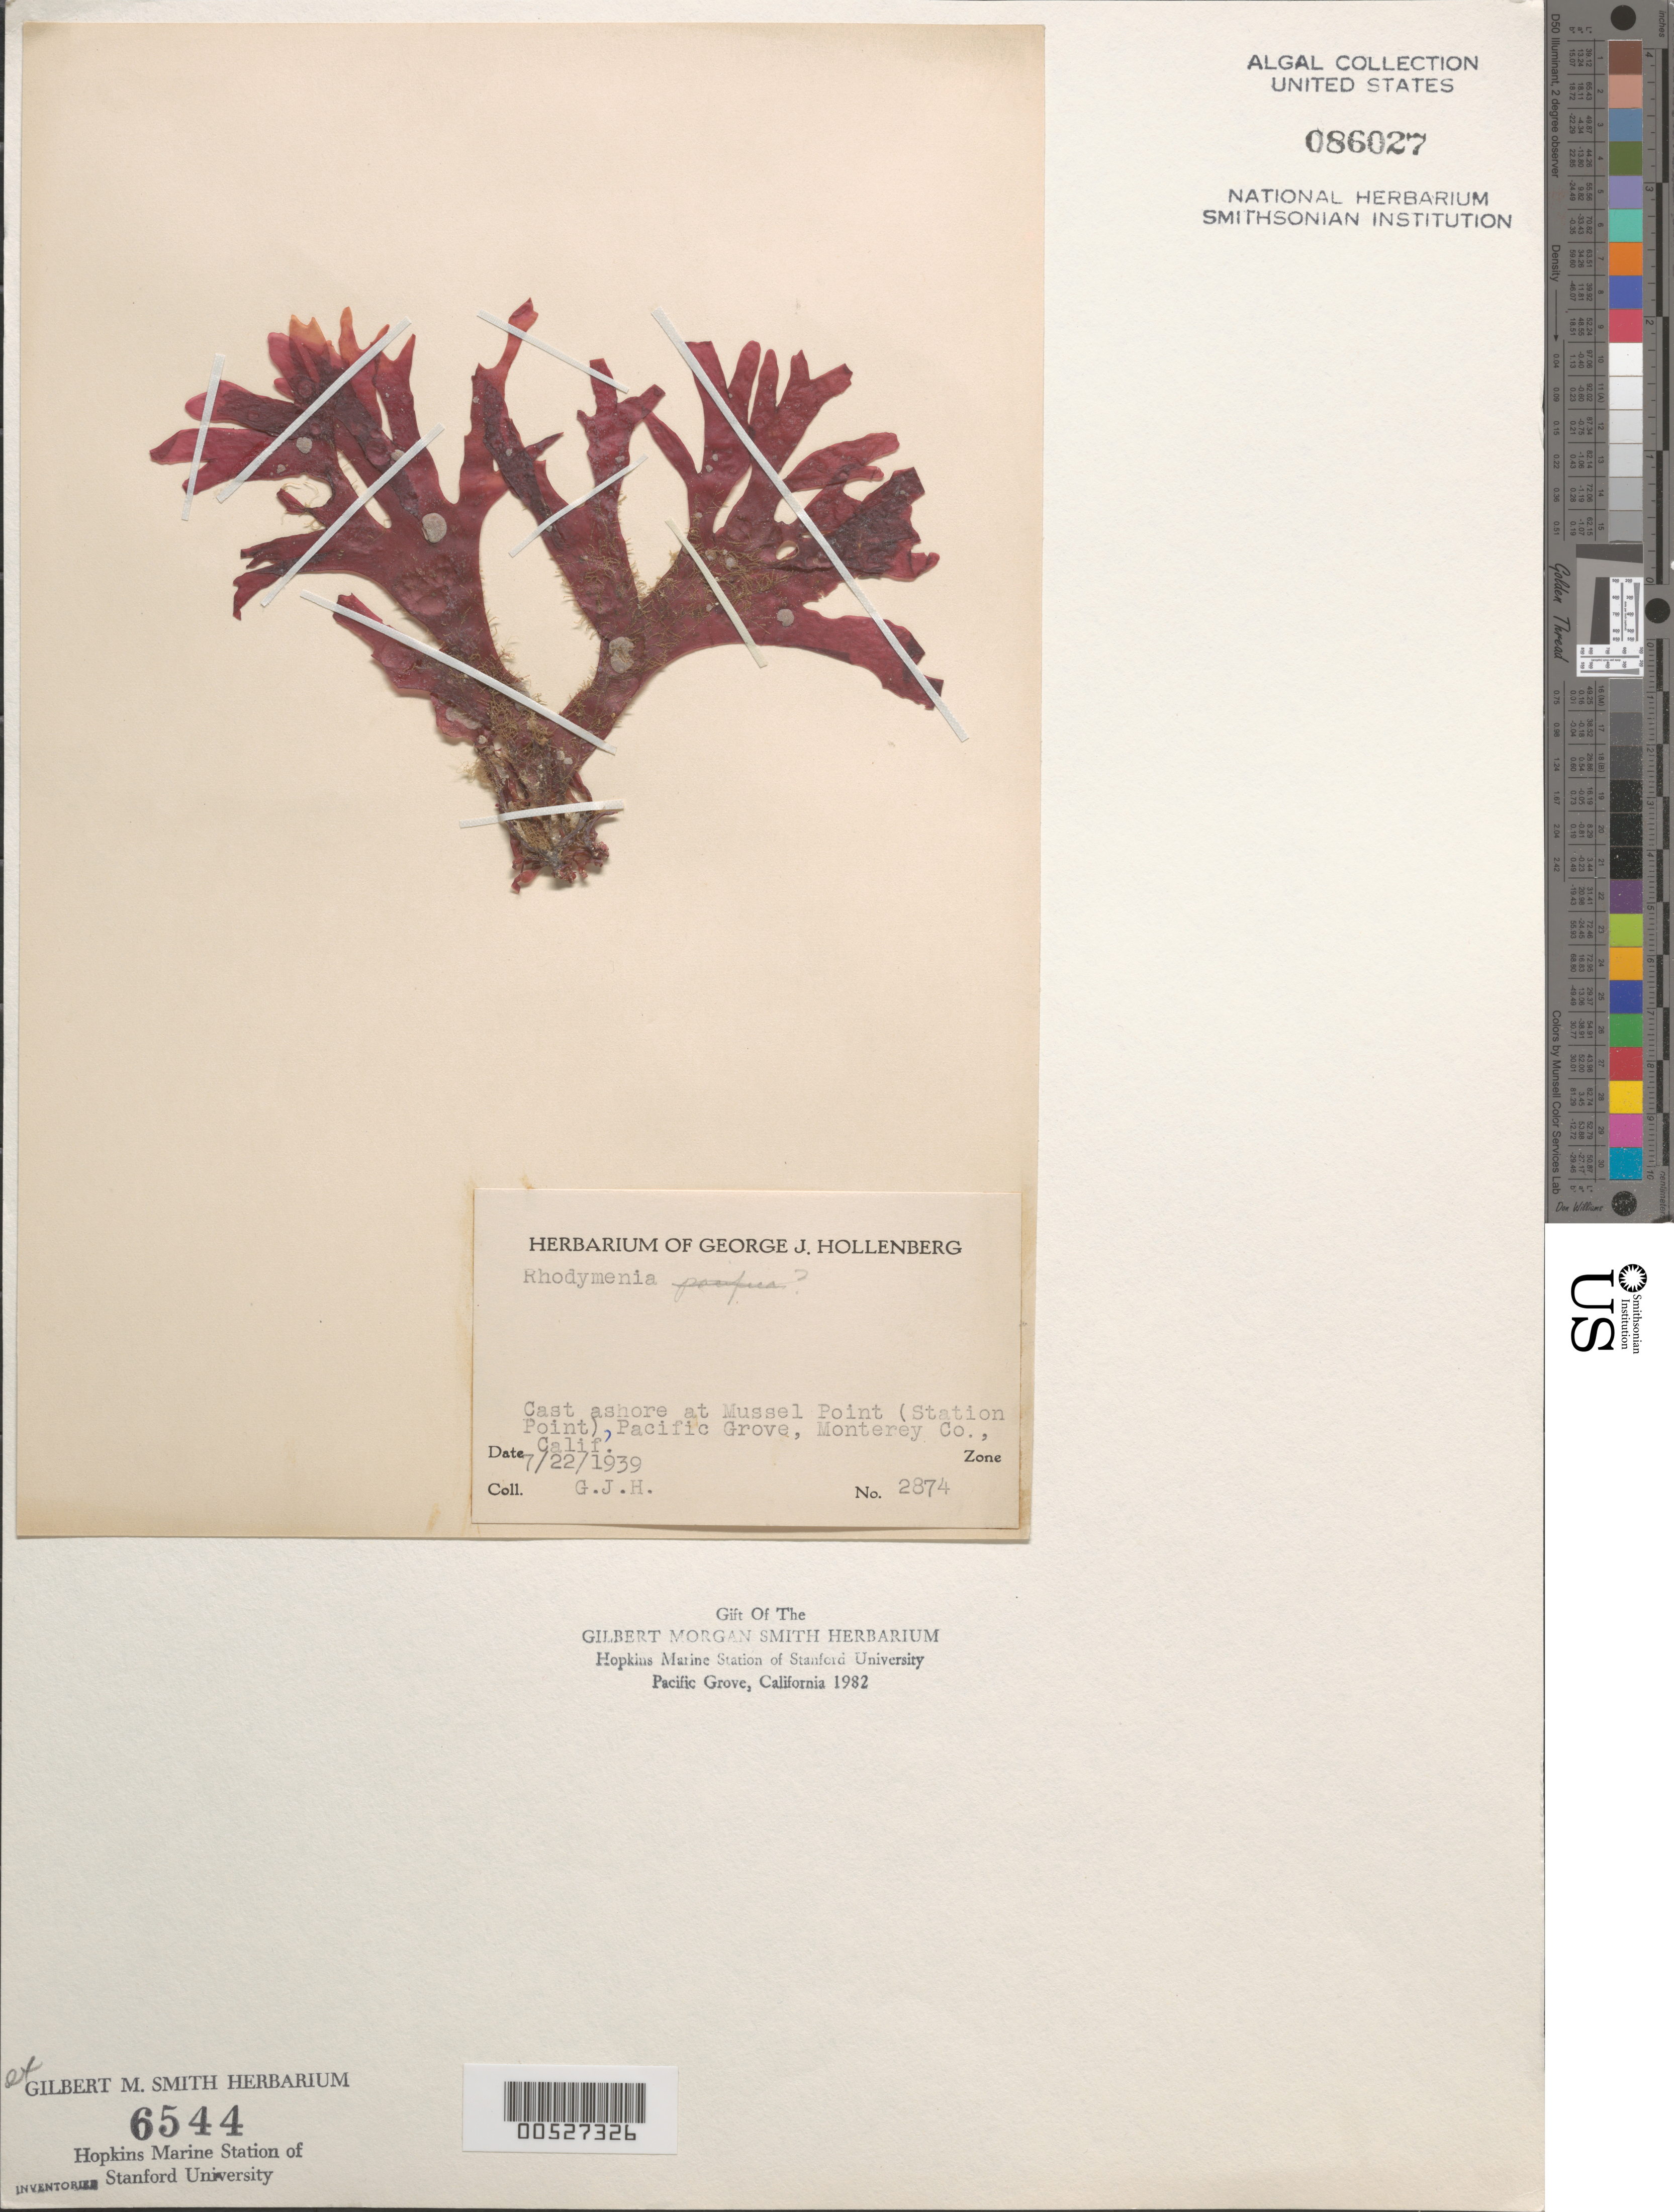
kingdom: Plantae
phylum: Rhodophyta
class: Florideophyceae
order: Rhodymeniales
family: Rhodymeniaceae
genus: Rhodymenia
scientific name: Rhodymenia sp.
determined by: Hollenberg, George J.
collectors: G. Hollenberg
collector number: GJH 2874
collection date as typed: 22 Jul 1939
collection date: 1939-07-22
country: United States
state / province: California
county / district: Monterey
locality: Mussel Point (Station Point), Pacific Grove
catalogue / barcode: US 86027